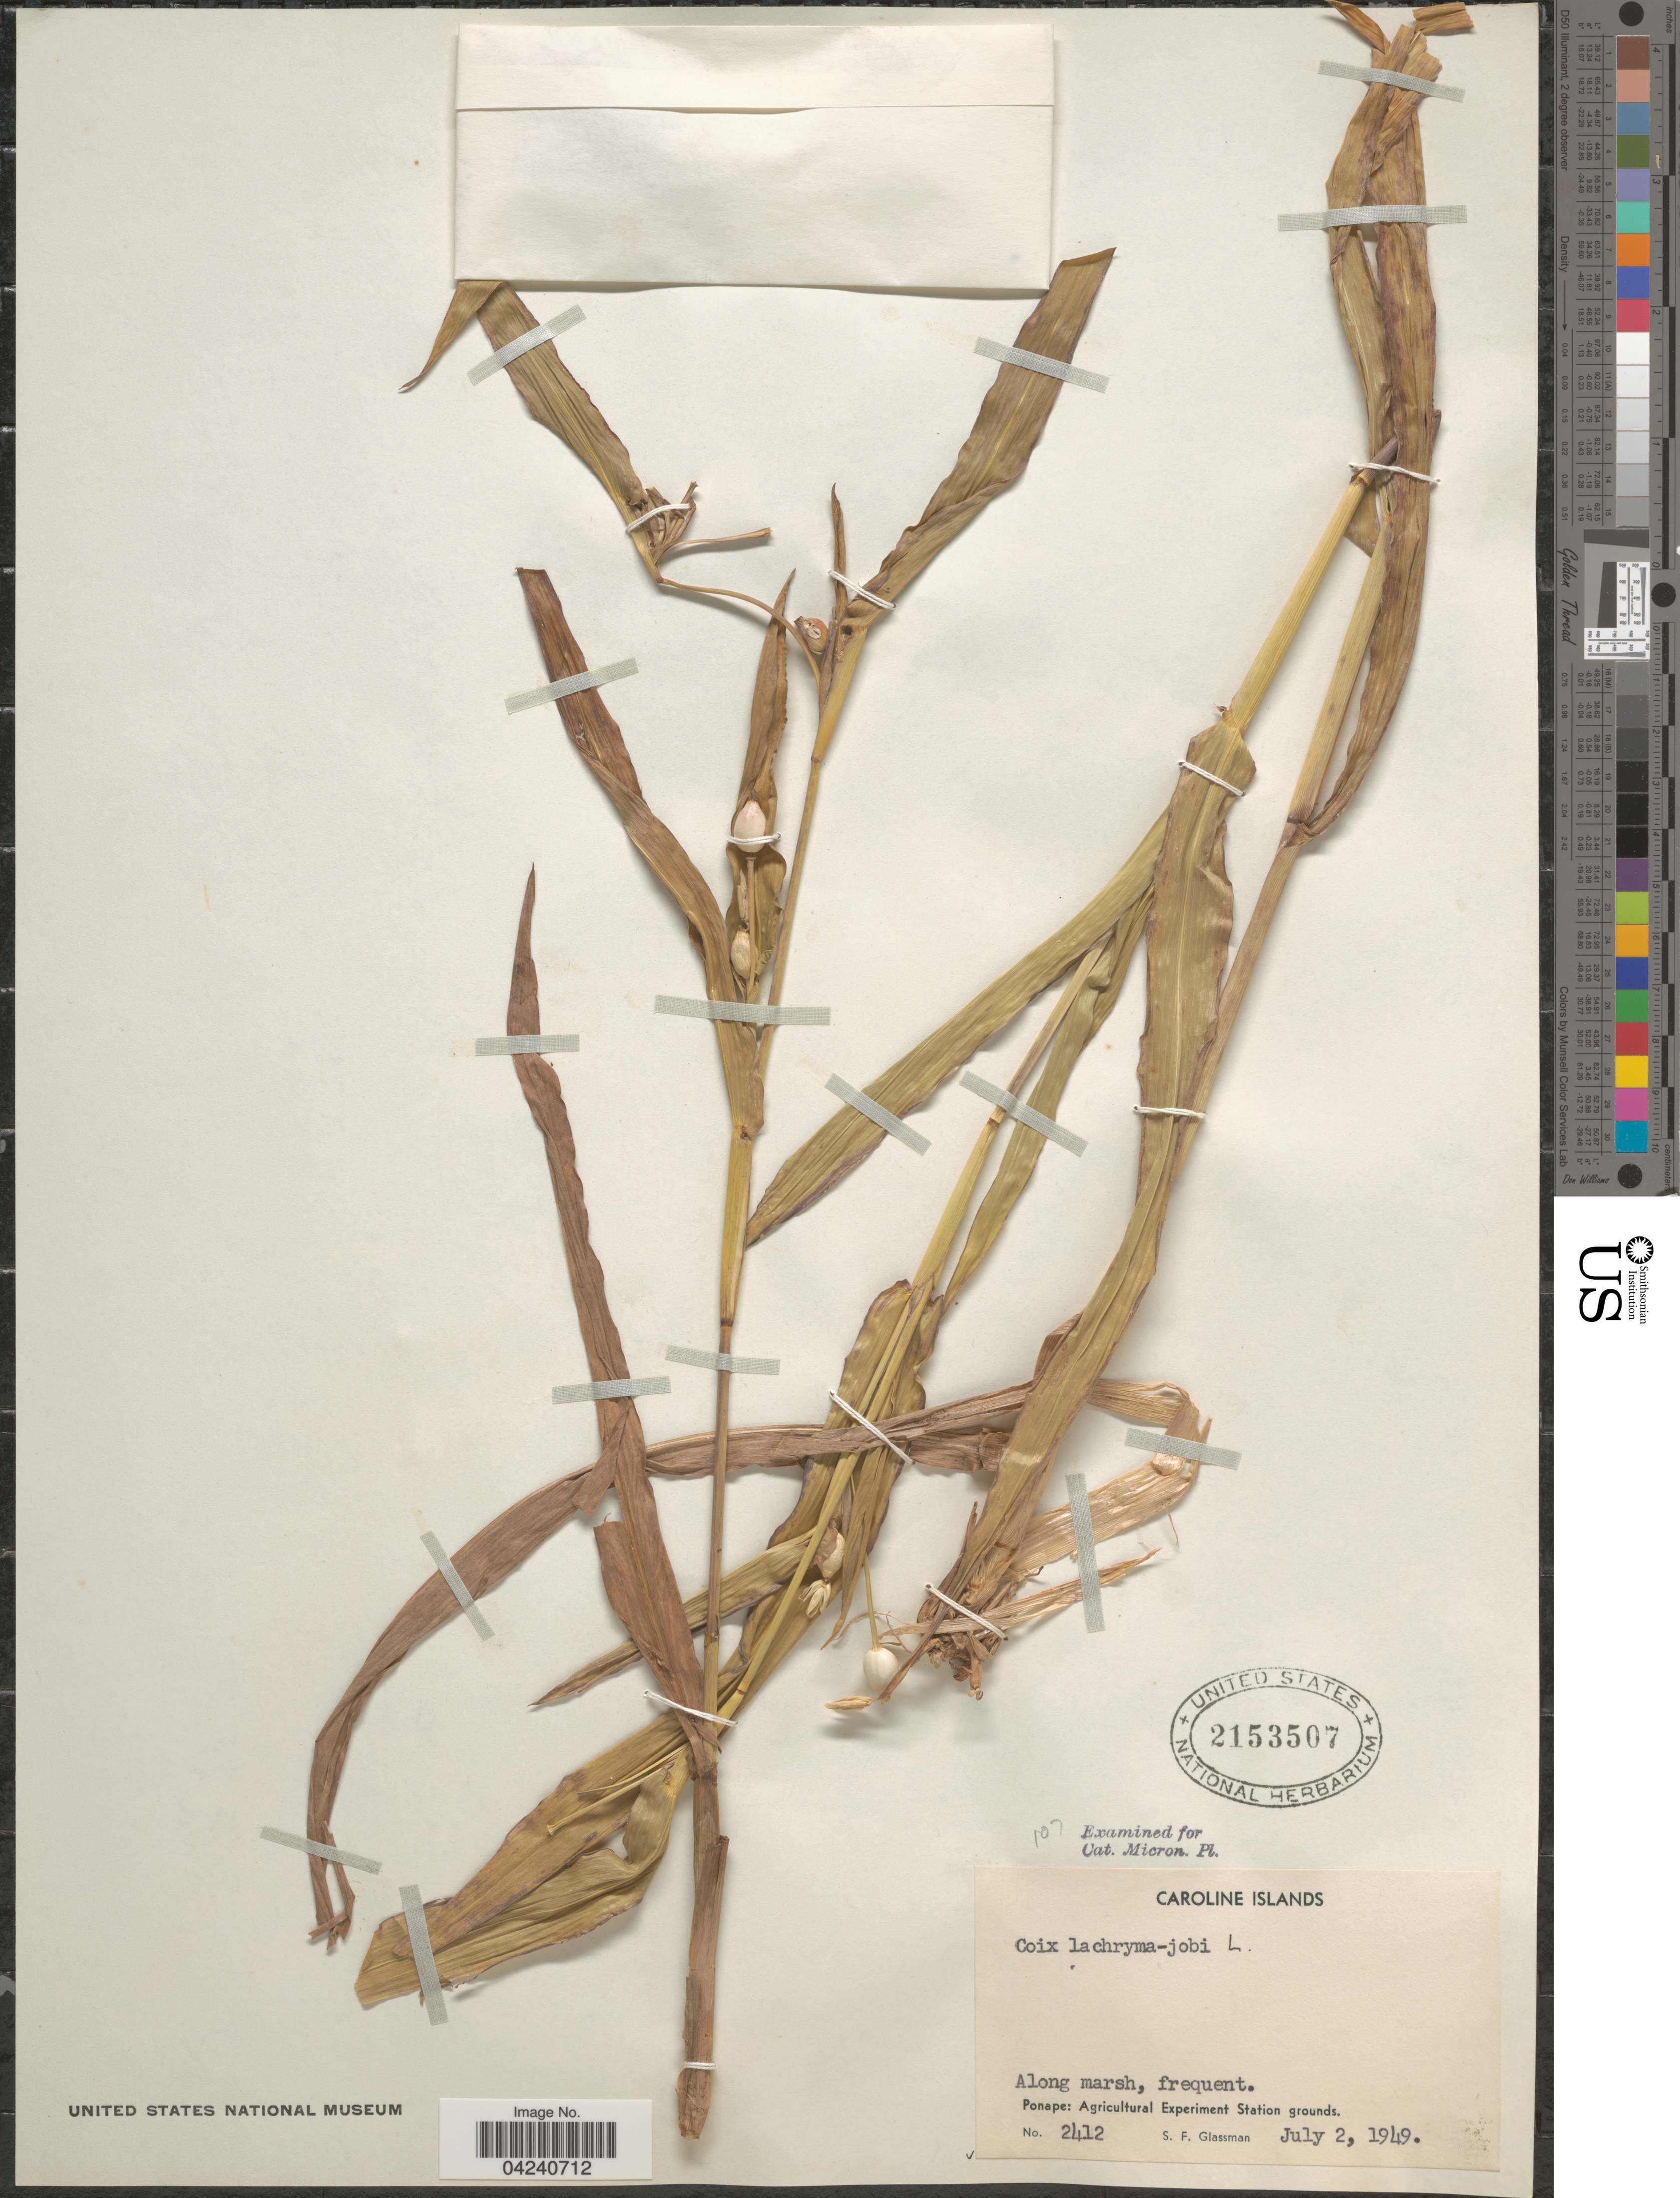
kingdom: Plantae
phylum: Tracheophyta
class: Liliopsida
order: Poales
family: Poaceae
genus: Coix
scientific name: Coix lacryma-jobi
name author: L.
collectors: S. F. Glassman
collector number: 2412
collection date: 1949-07-02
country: Micronesia, Federated States of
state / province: Pohnpei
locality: Caroline Islands. Ponape: Agricultural Experiment Station grounds.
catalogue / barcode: US 2153507